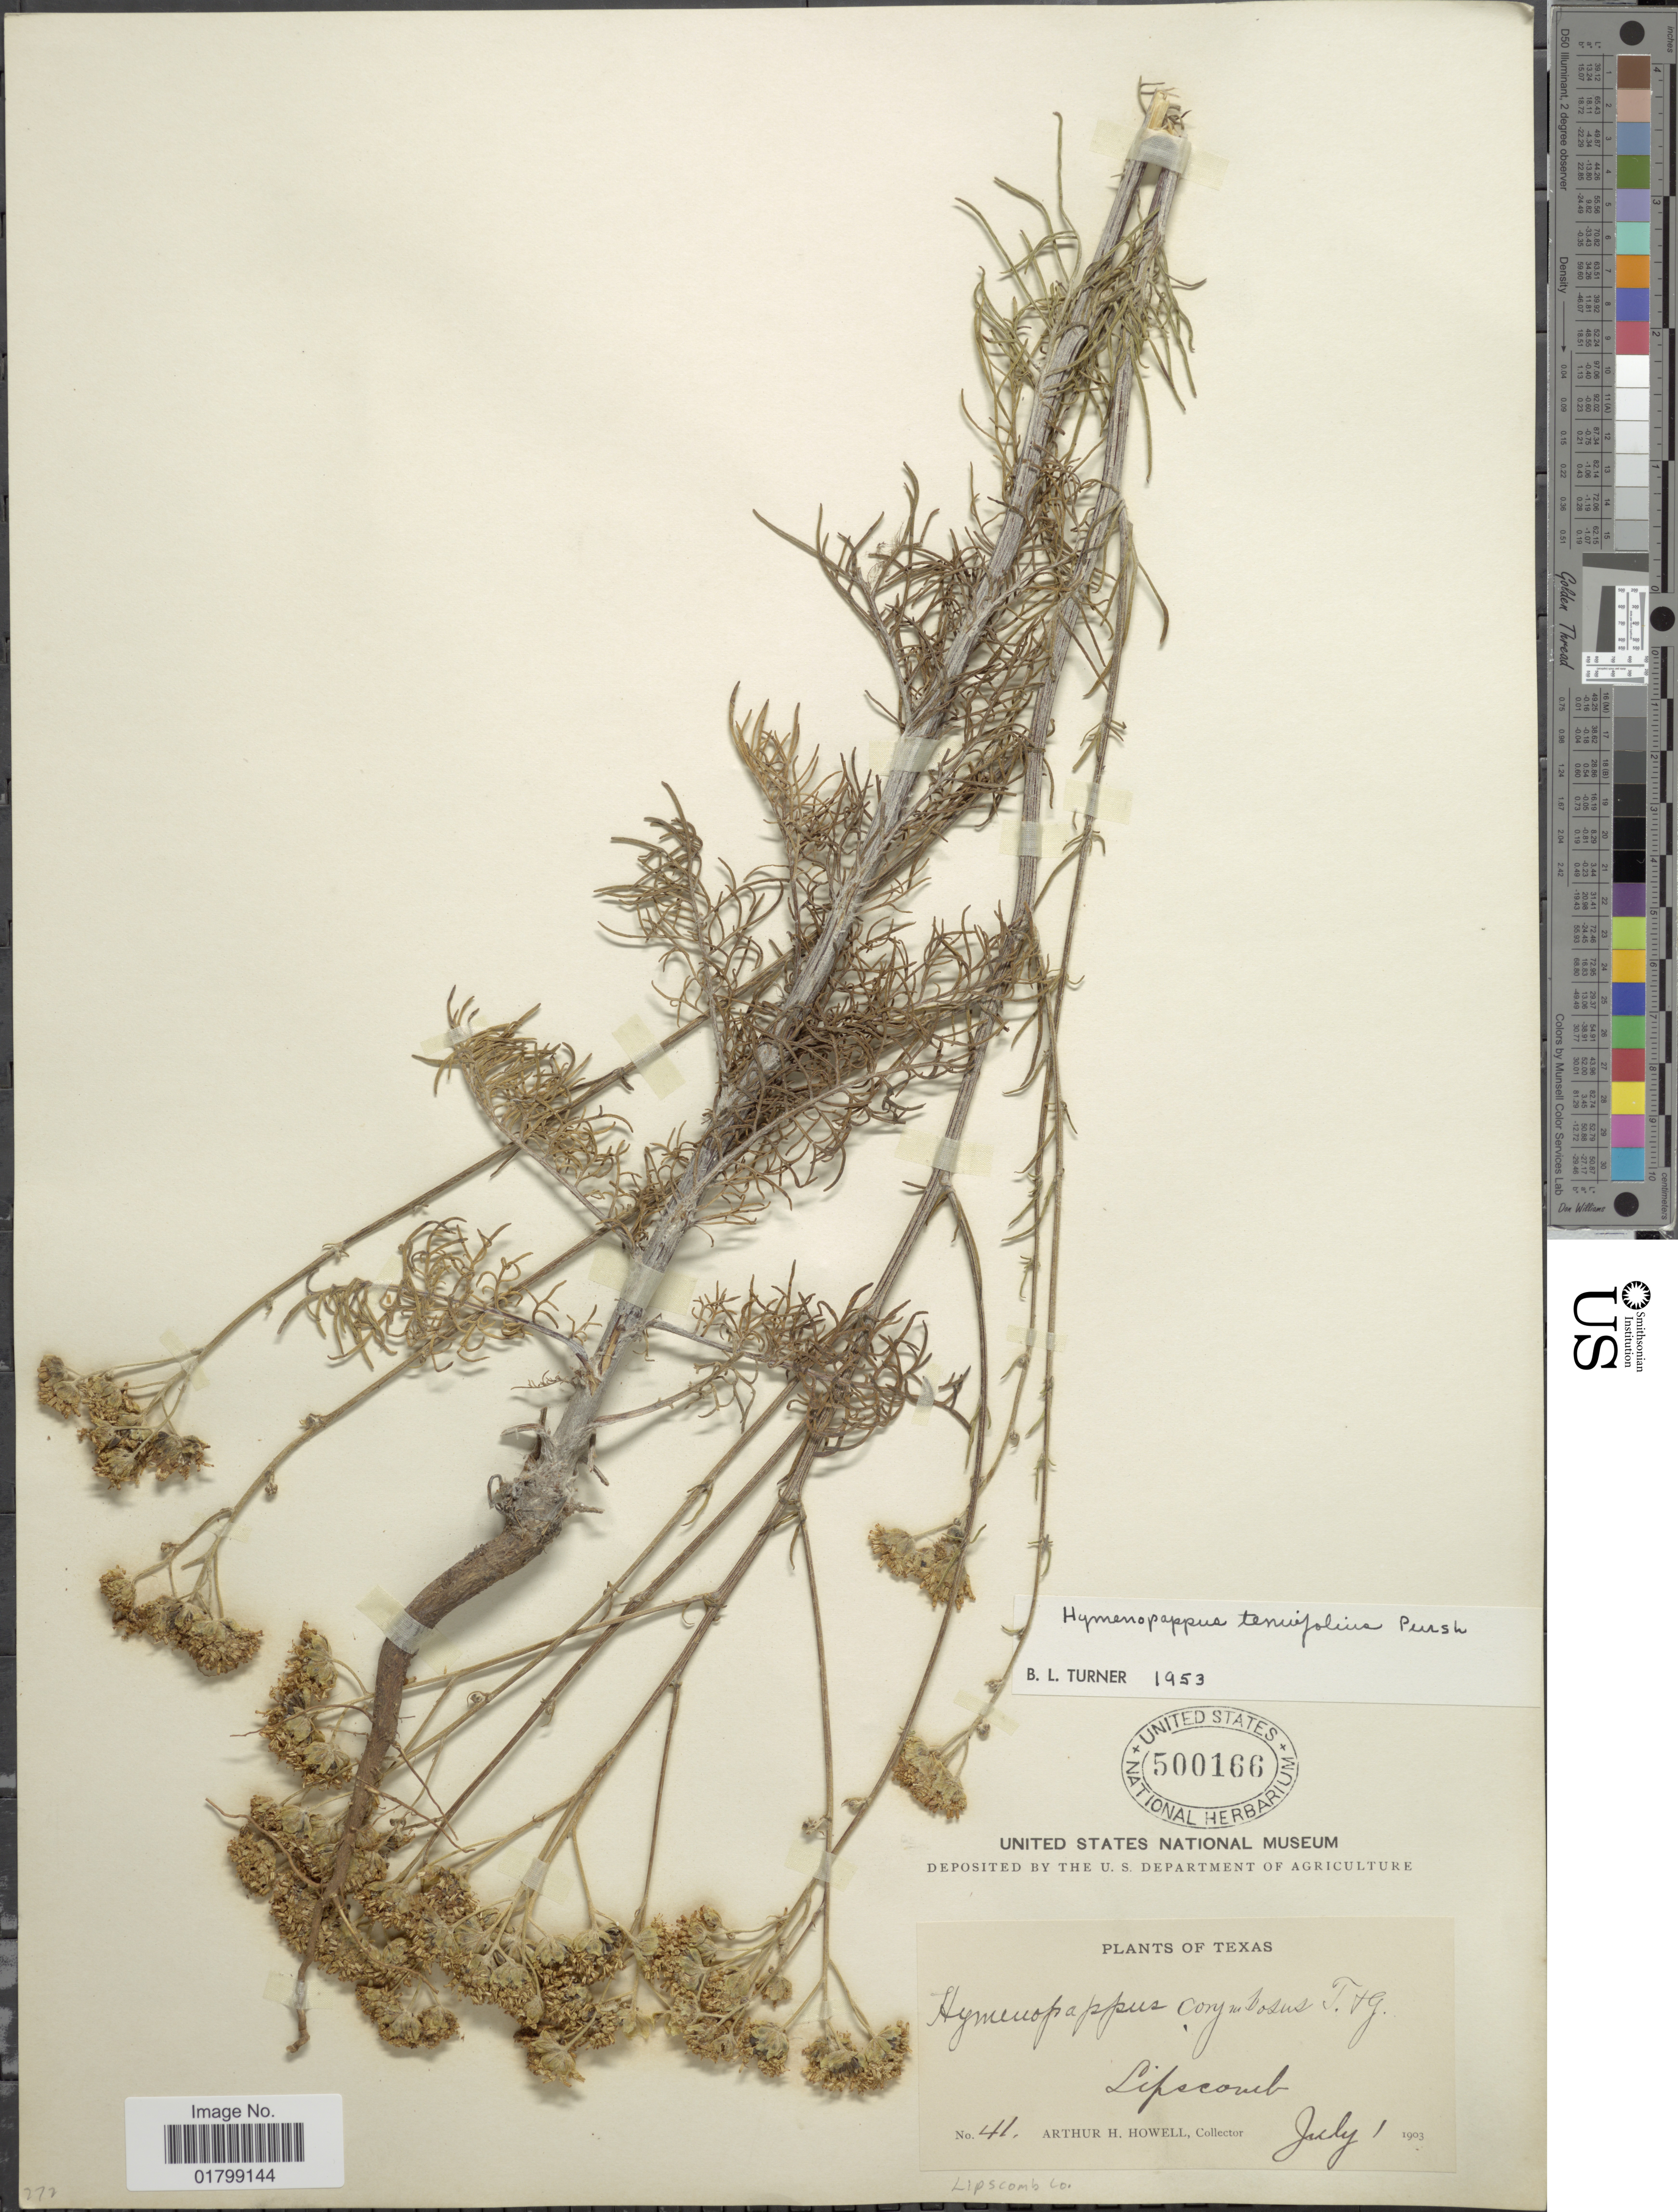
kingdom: Plantae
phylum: Tracheophyta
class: Magnoliopsida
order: Asterales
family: Asteraceae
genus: Hymenopappus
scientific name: Hymenopappus tenuifolius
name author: Pursh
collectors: A. H. Howell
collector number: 41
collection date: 1903-07-01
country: United States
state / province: Texas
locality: Lipscomb, Lipscomb Co.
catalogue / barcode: US 500166